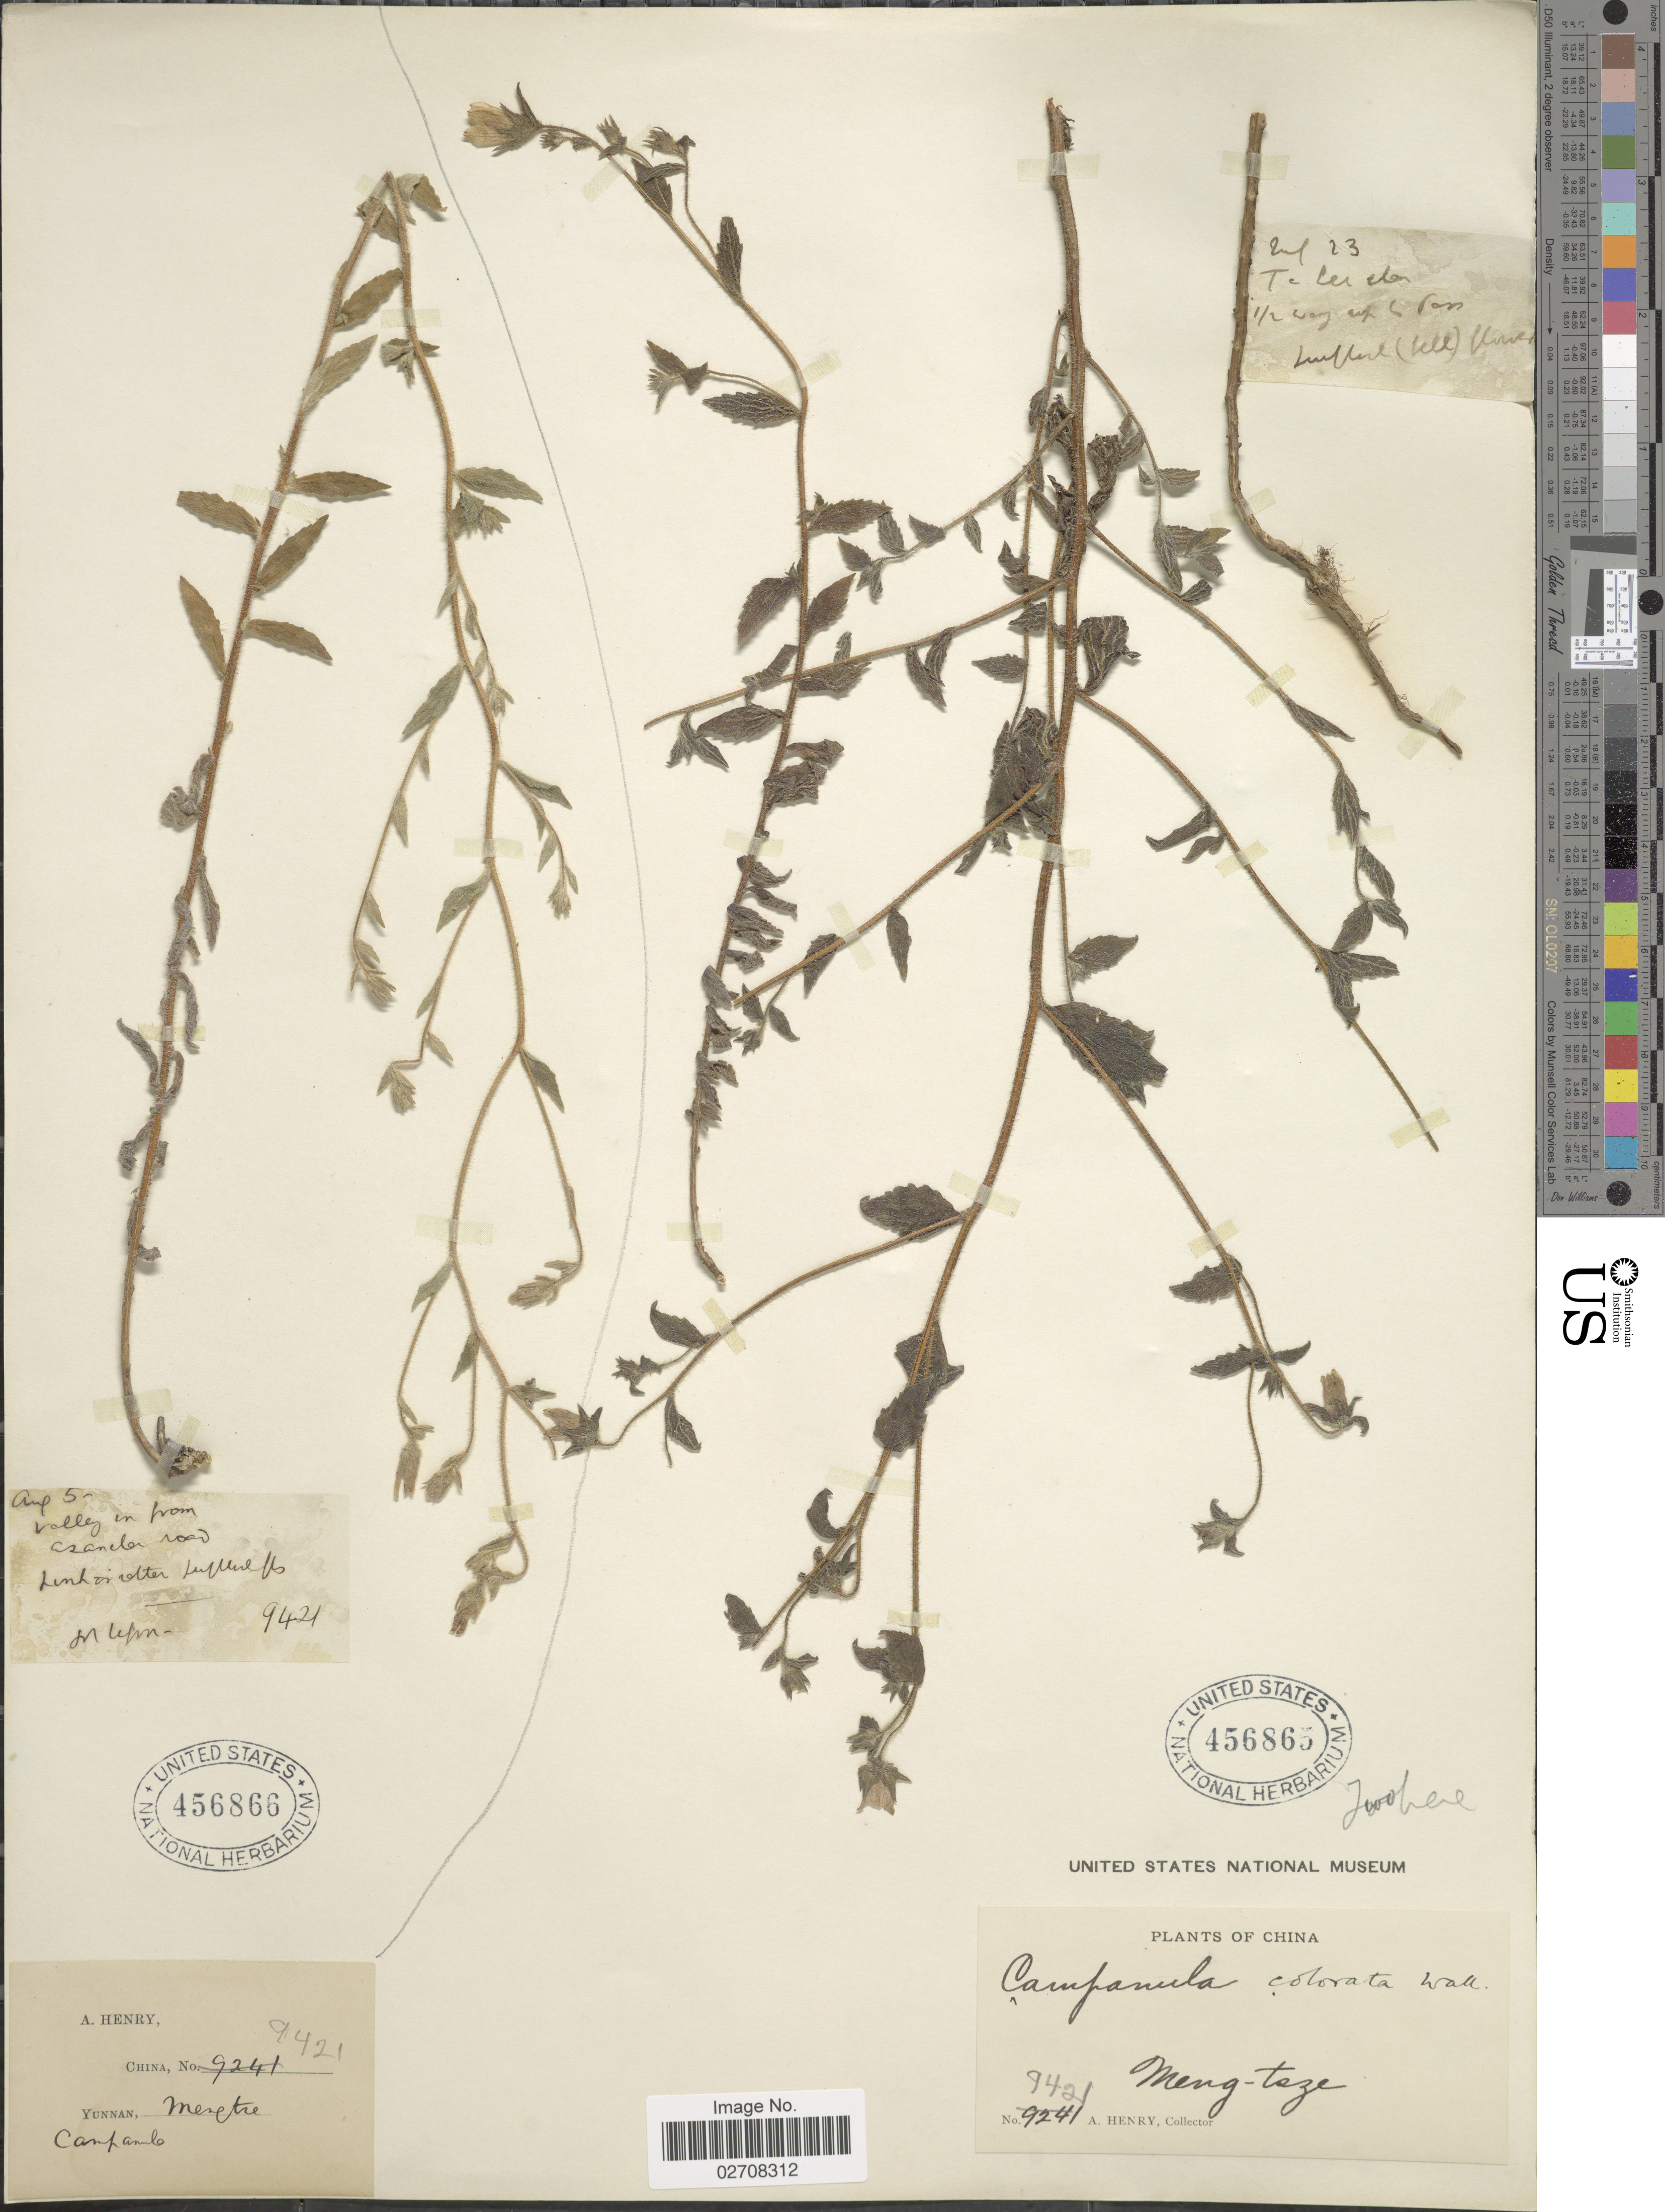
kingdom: Plantae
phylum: Tracheophyta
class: Magnoliopsida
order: Asterales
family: Campanulaceae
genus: Campanula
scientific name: Campanula colorata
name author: Wall.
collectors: A. Henry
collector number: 9421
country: China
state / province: Yunnan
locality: Mengtze. Jul 23 - Ta Lei chen, 1/2 way up S Pass; Aug 5 - valley in from Asancler road.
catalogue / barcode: US 456866